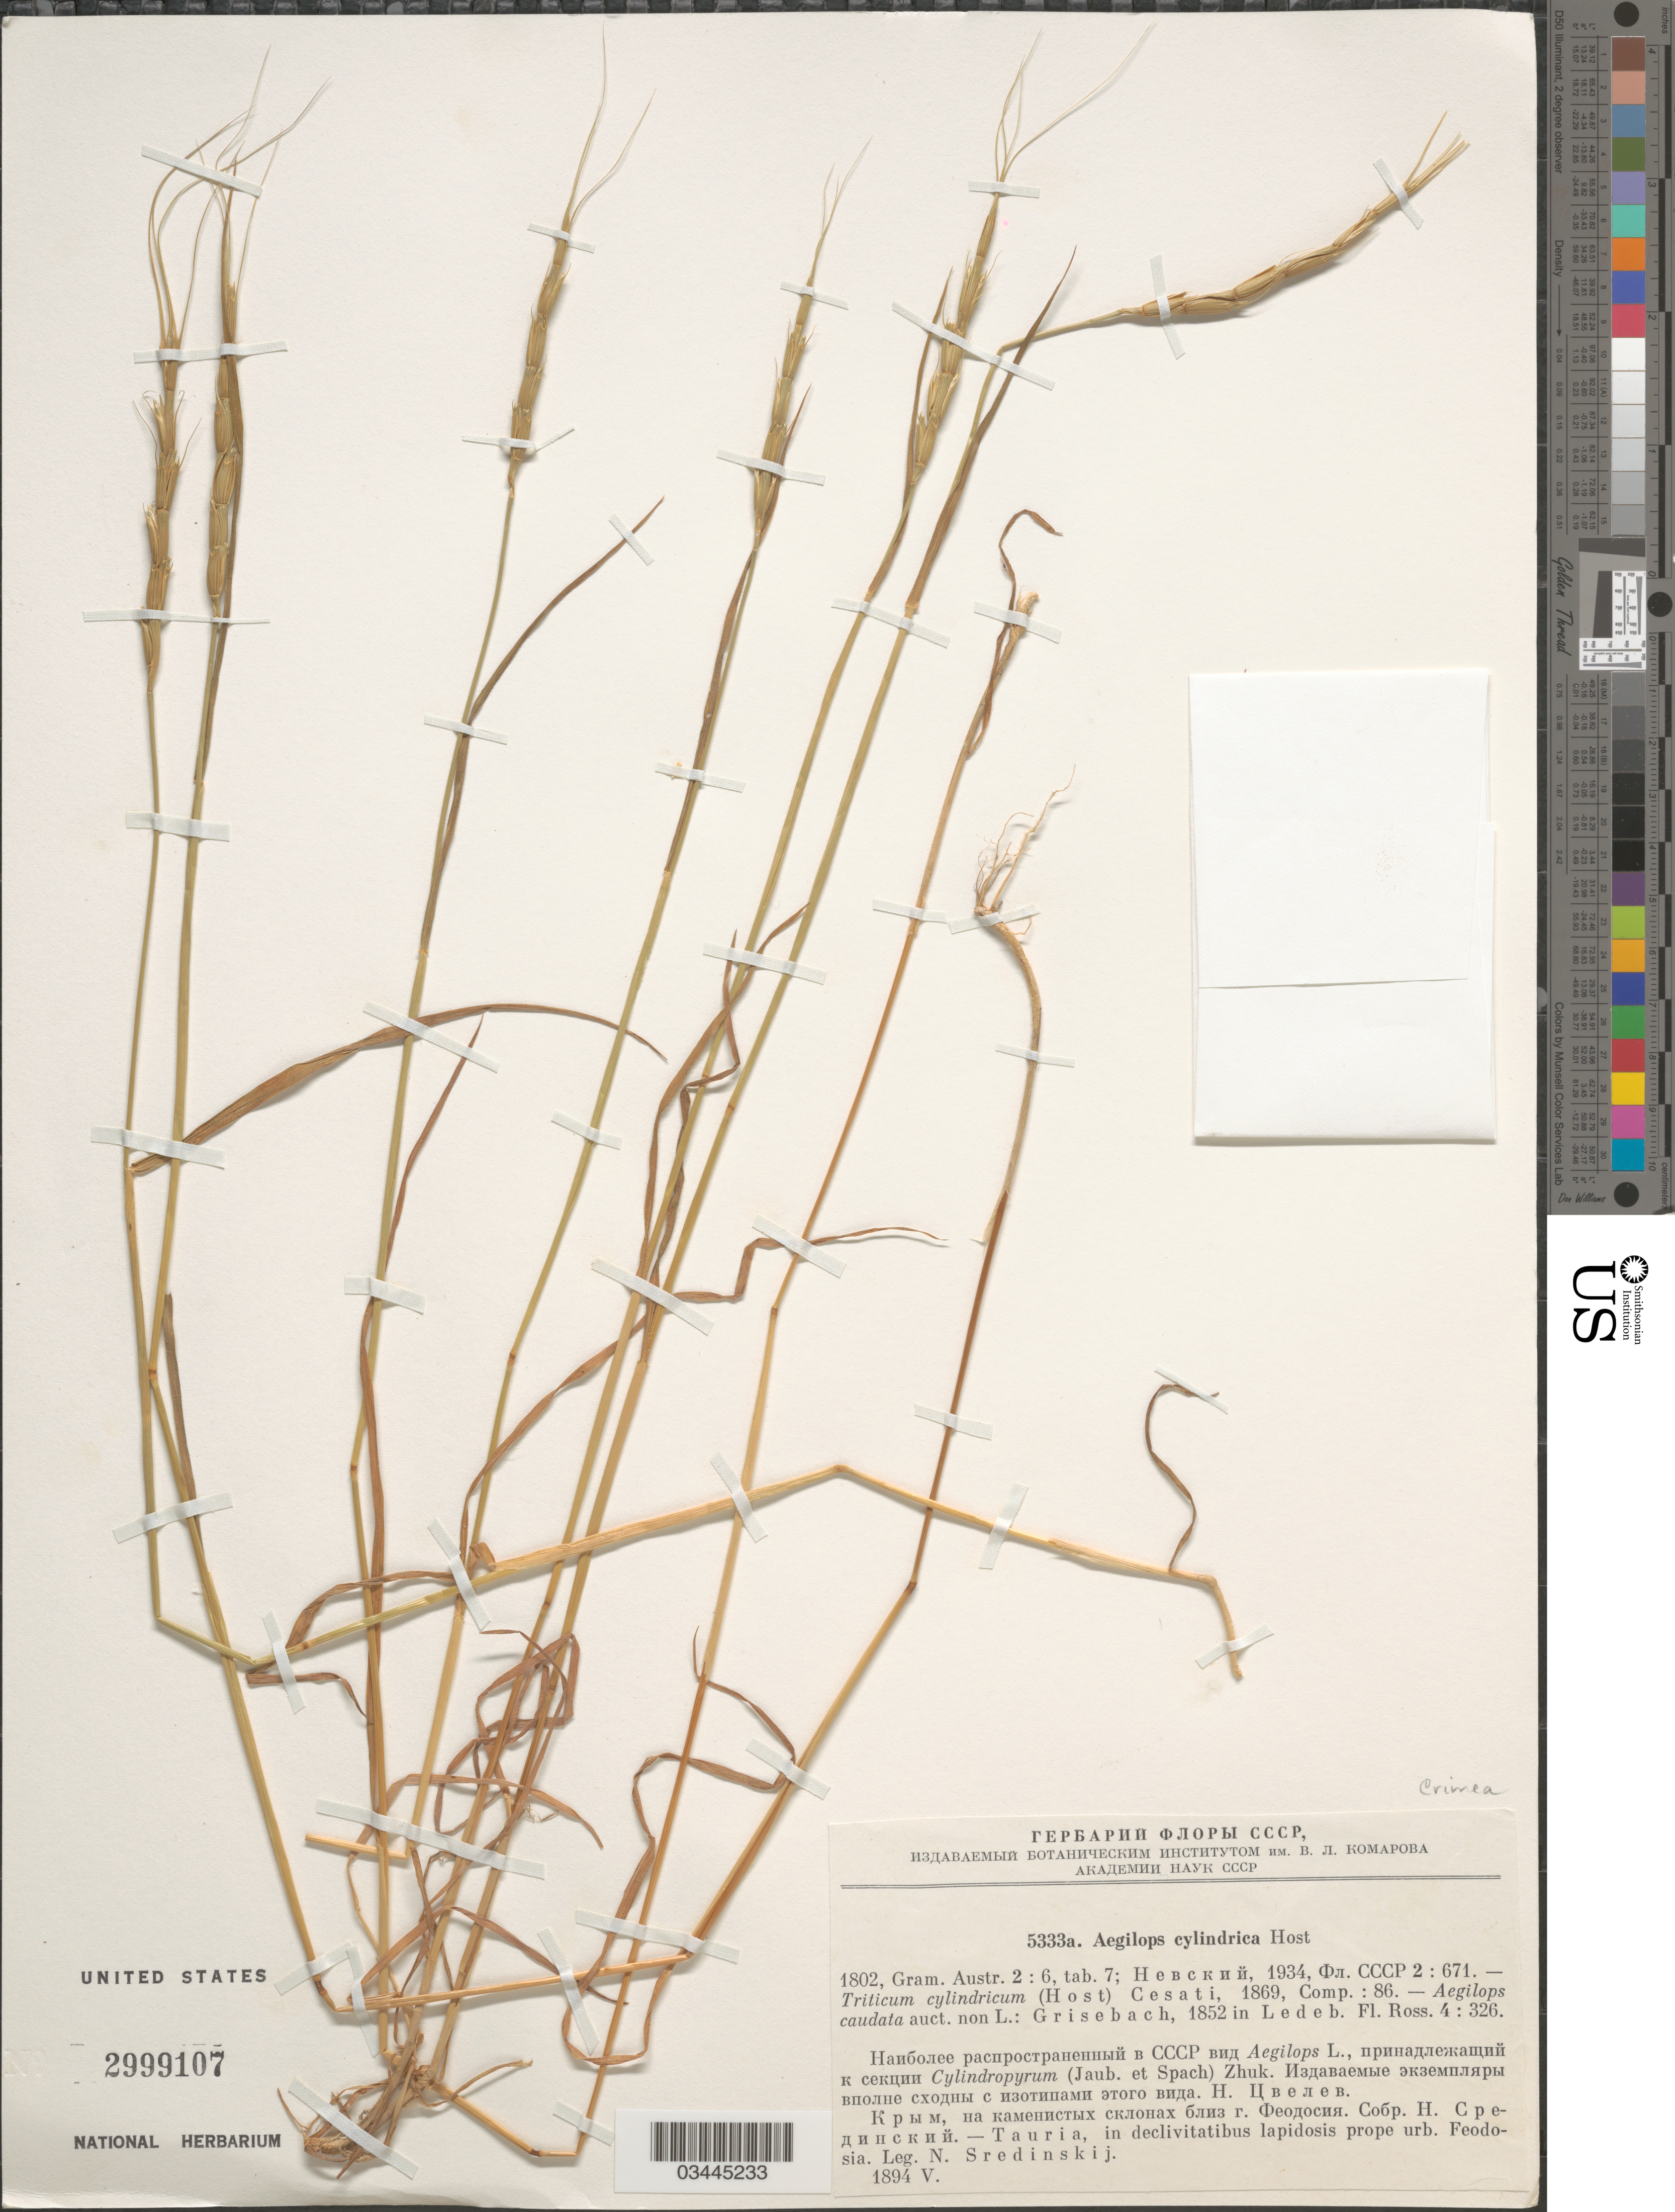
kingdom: Plantae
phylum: Tracheophyta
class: Liliopsida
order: Poales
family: Poaceae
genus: Aegilops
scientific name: Aegilops cylindrica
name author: Host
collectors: N. Sredinskij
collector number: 5333a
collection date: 1894-05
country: Ukraine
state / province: Crimea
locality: Tauria, in declivitatibus lapidosis prope urb. Feodosia.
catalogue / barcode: US 2999107